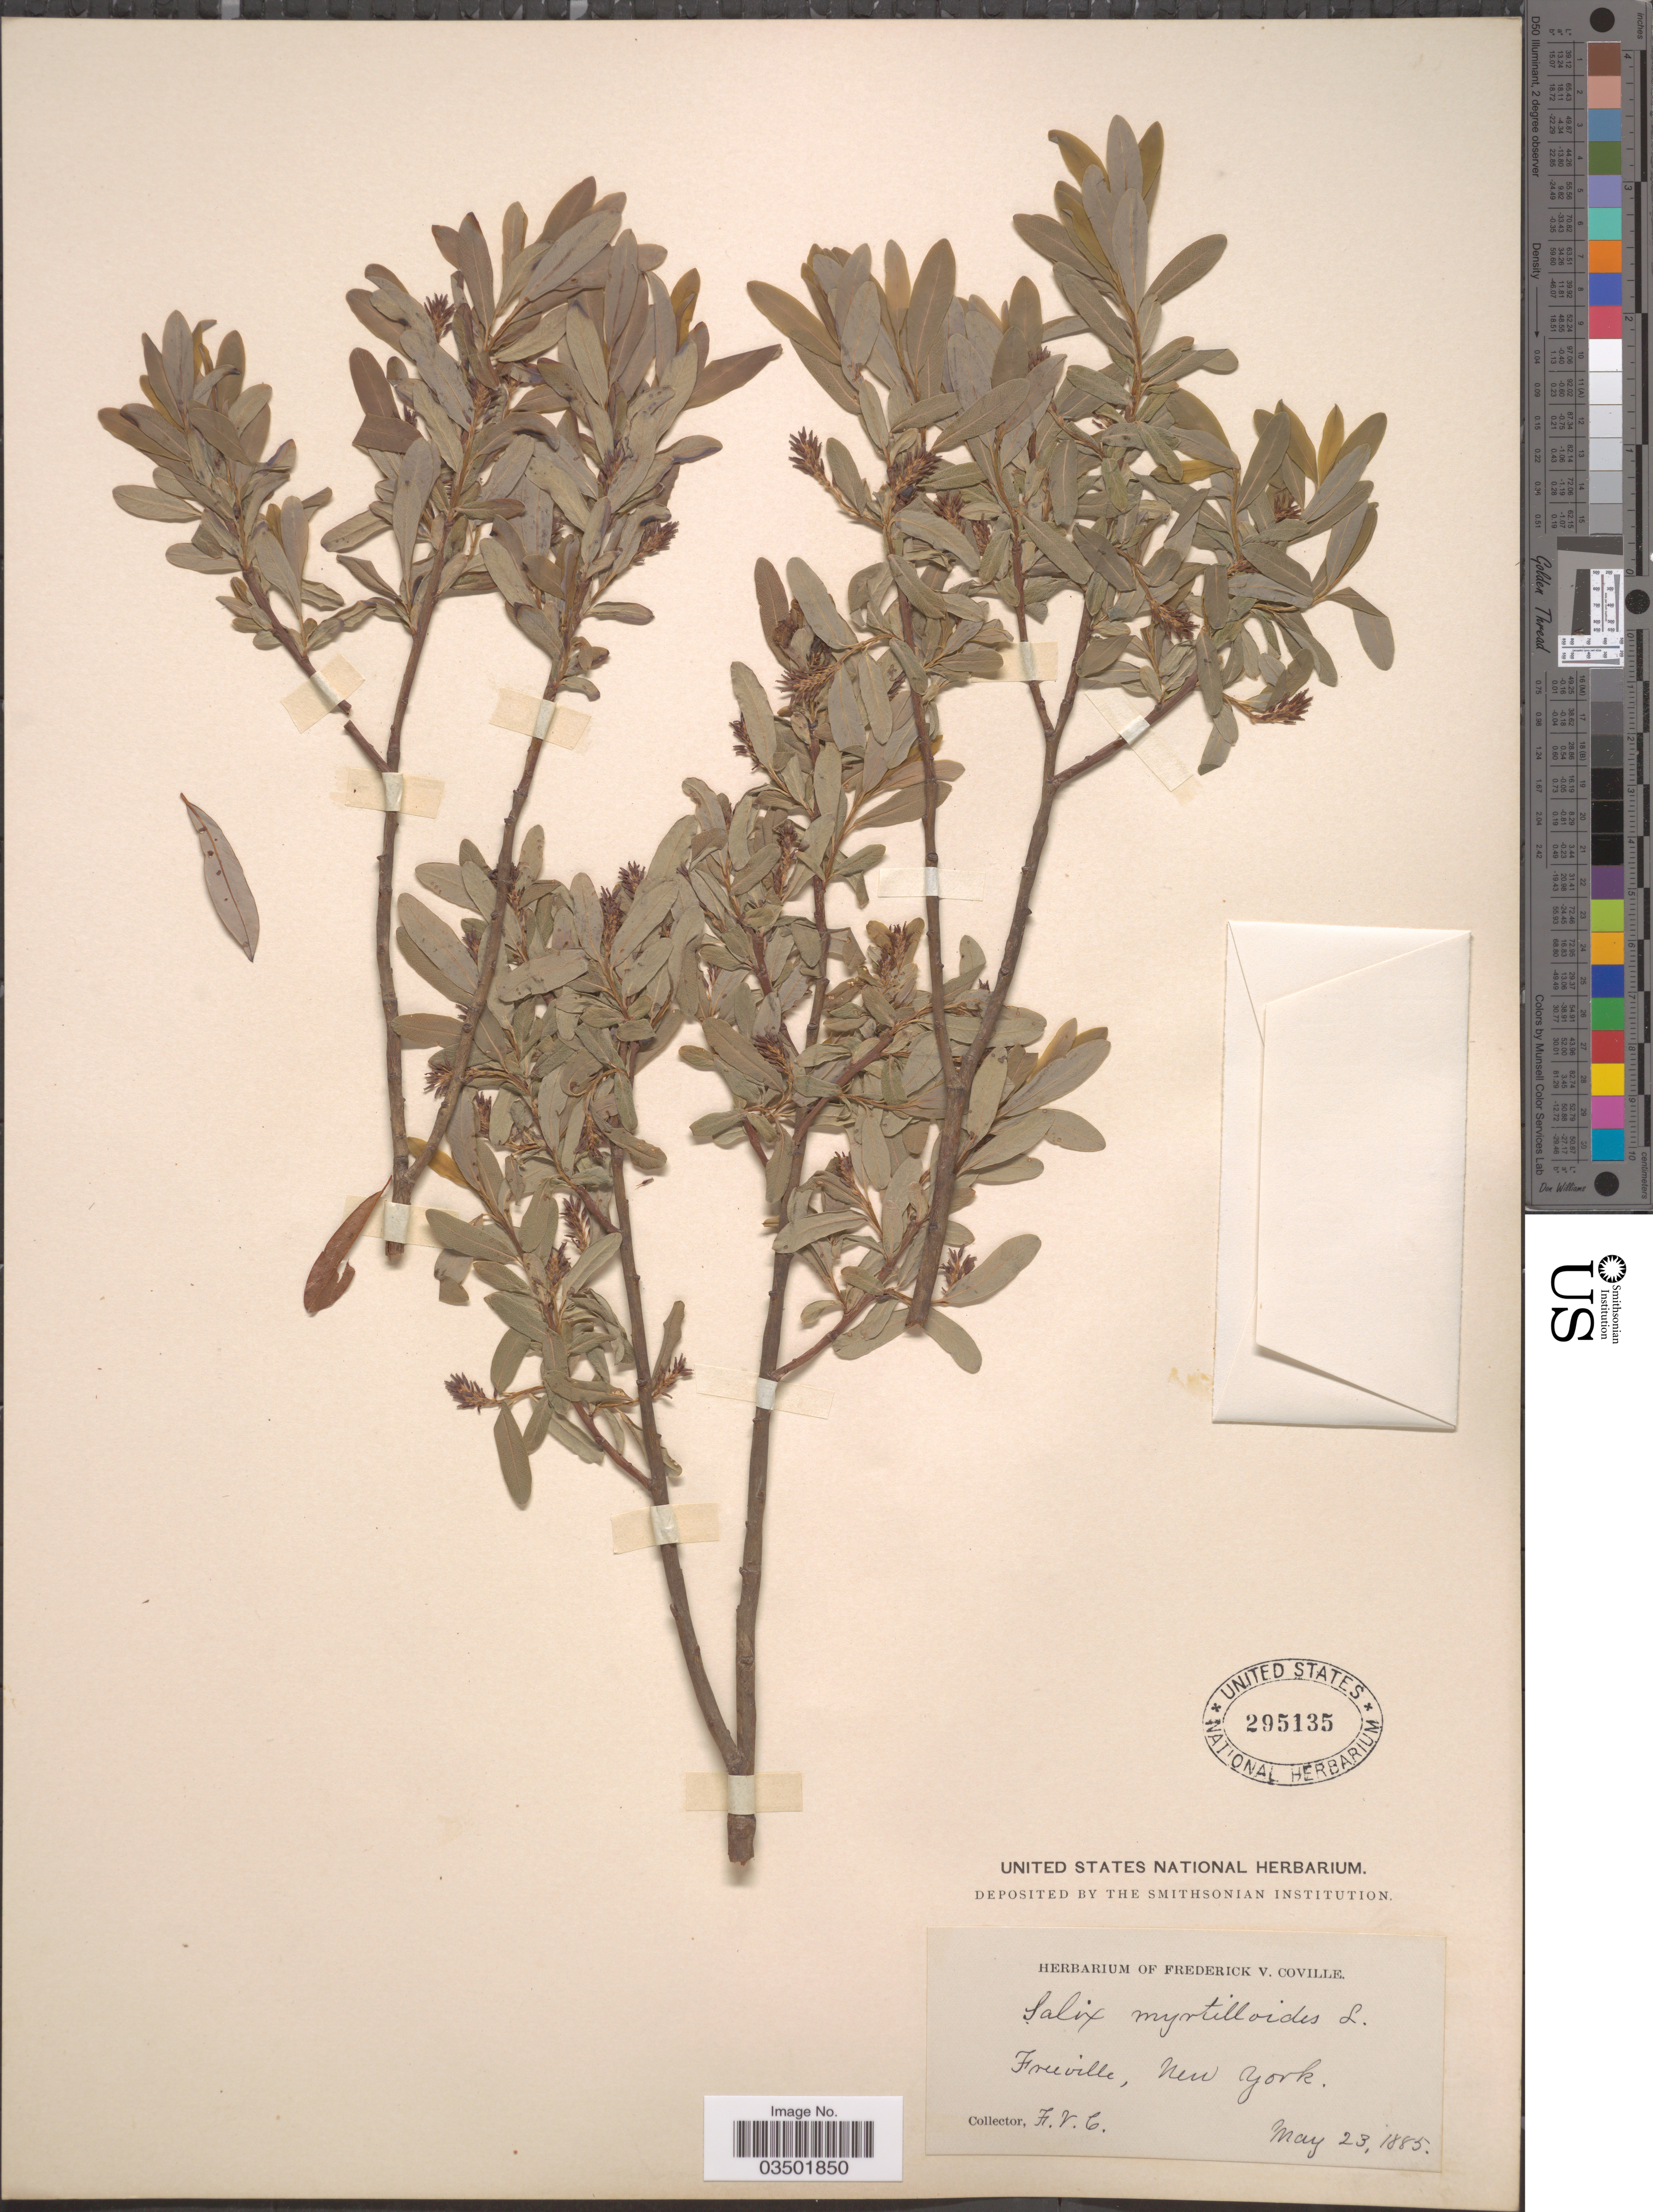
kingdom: Plantae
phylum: Tracheophyta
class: Magnoliopsida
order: Malpighiales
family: Salicaceae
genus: Salix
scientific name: Salix pedicellaris var. hypoglauca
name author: Fernald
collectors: F. V. Coville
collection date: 1885-05-23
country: United States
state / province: New York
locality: Freeville.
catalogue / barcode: US 295135